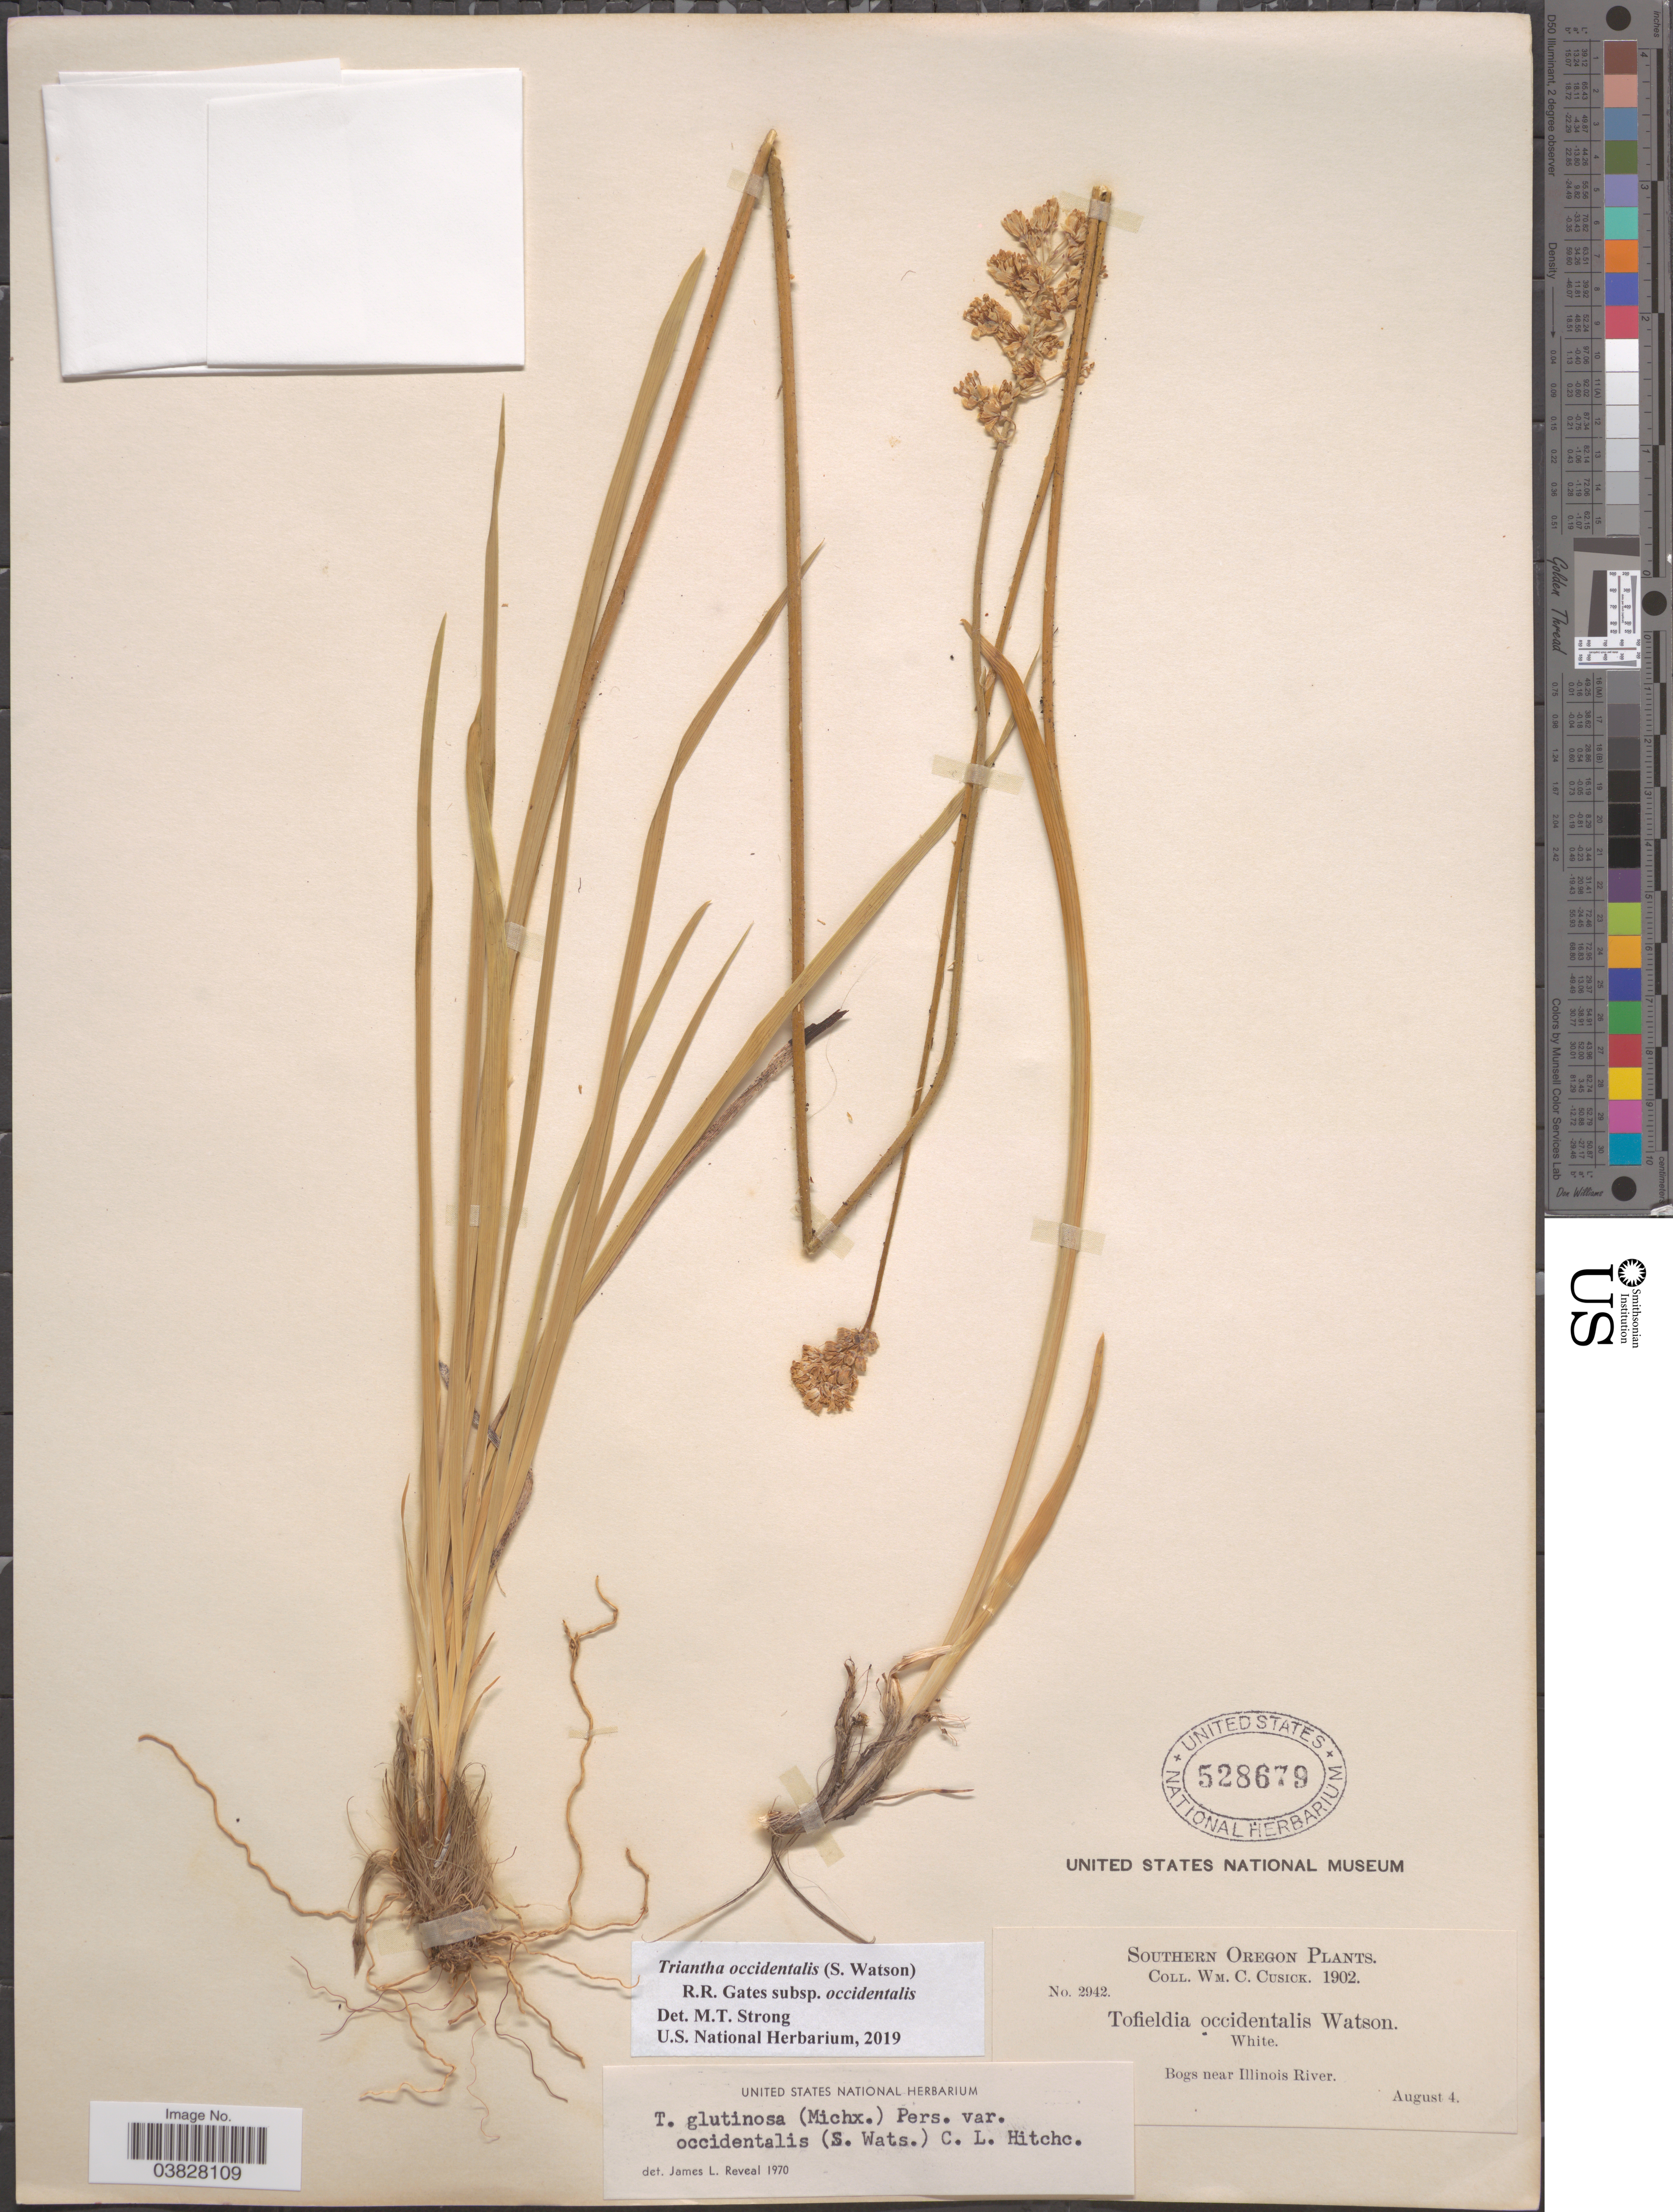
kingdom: Plantae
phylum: Tracheophyta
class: Liliopsida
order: Alismatales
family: Tofieldiaceae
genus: Triantha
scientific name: Triantha occidentalis subsp. occidentalis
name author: (S. Watson) R.R. Gates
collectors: W. C. Cusick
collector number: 2942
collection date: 1902-08-04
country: United States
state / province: Oregon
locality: Southern Oregon. Near Illinois River.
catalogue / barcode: US 528679